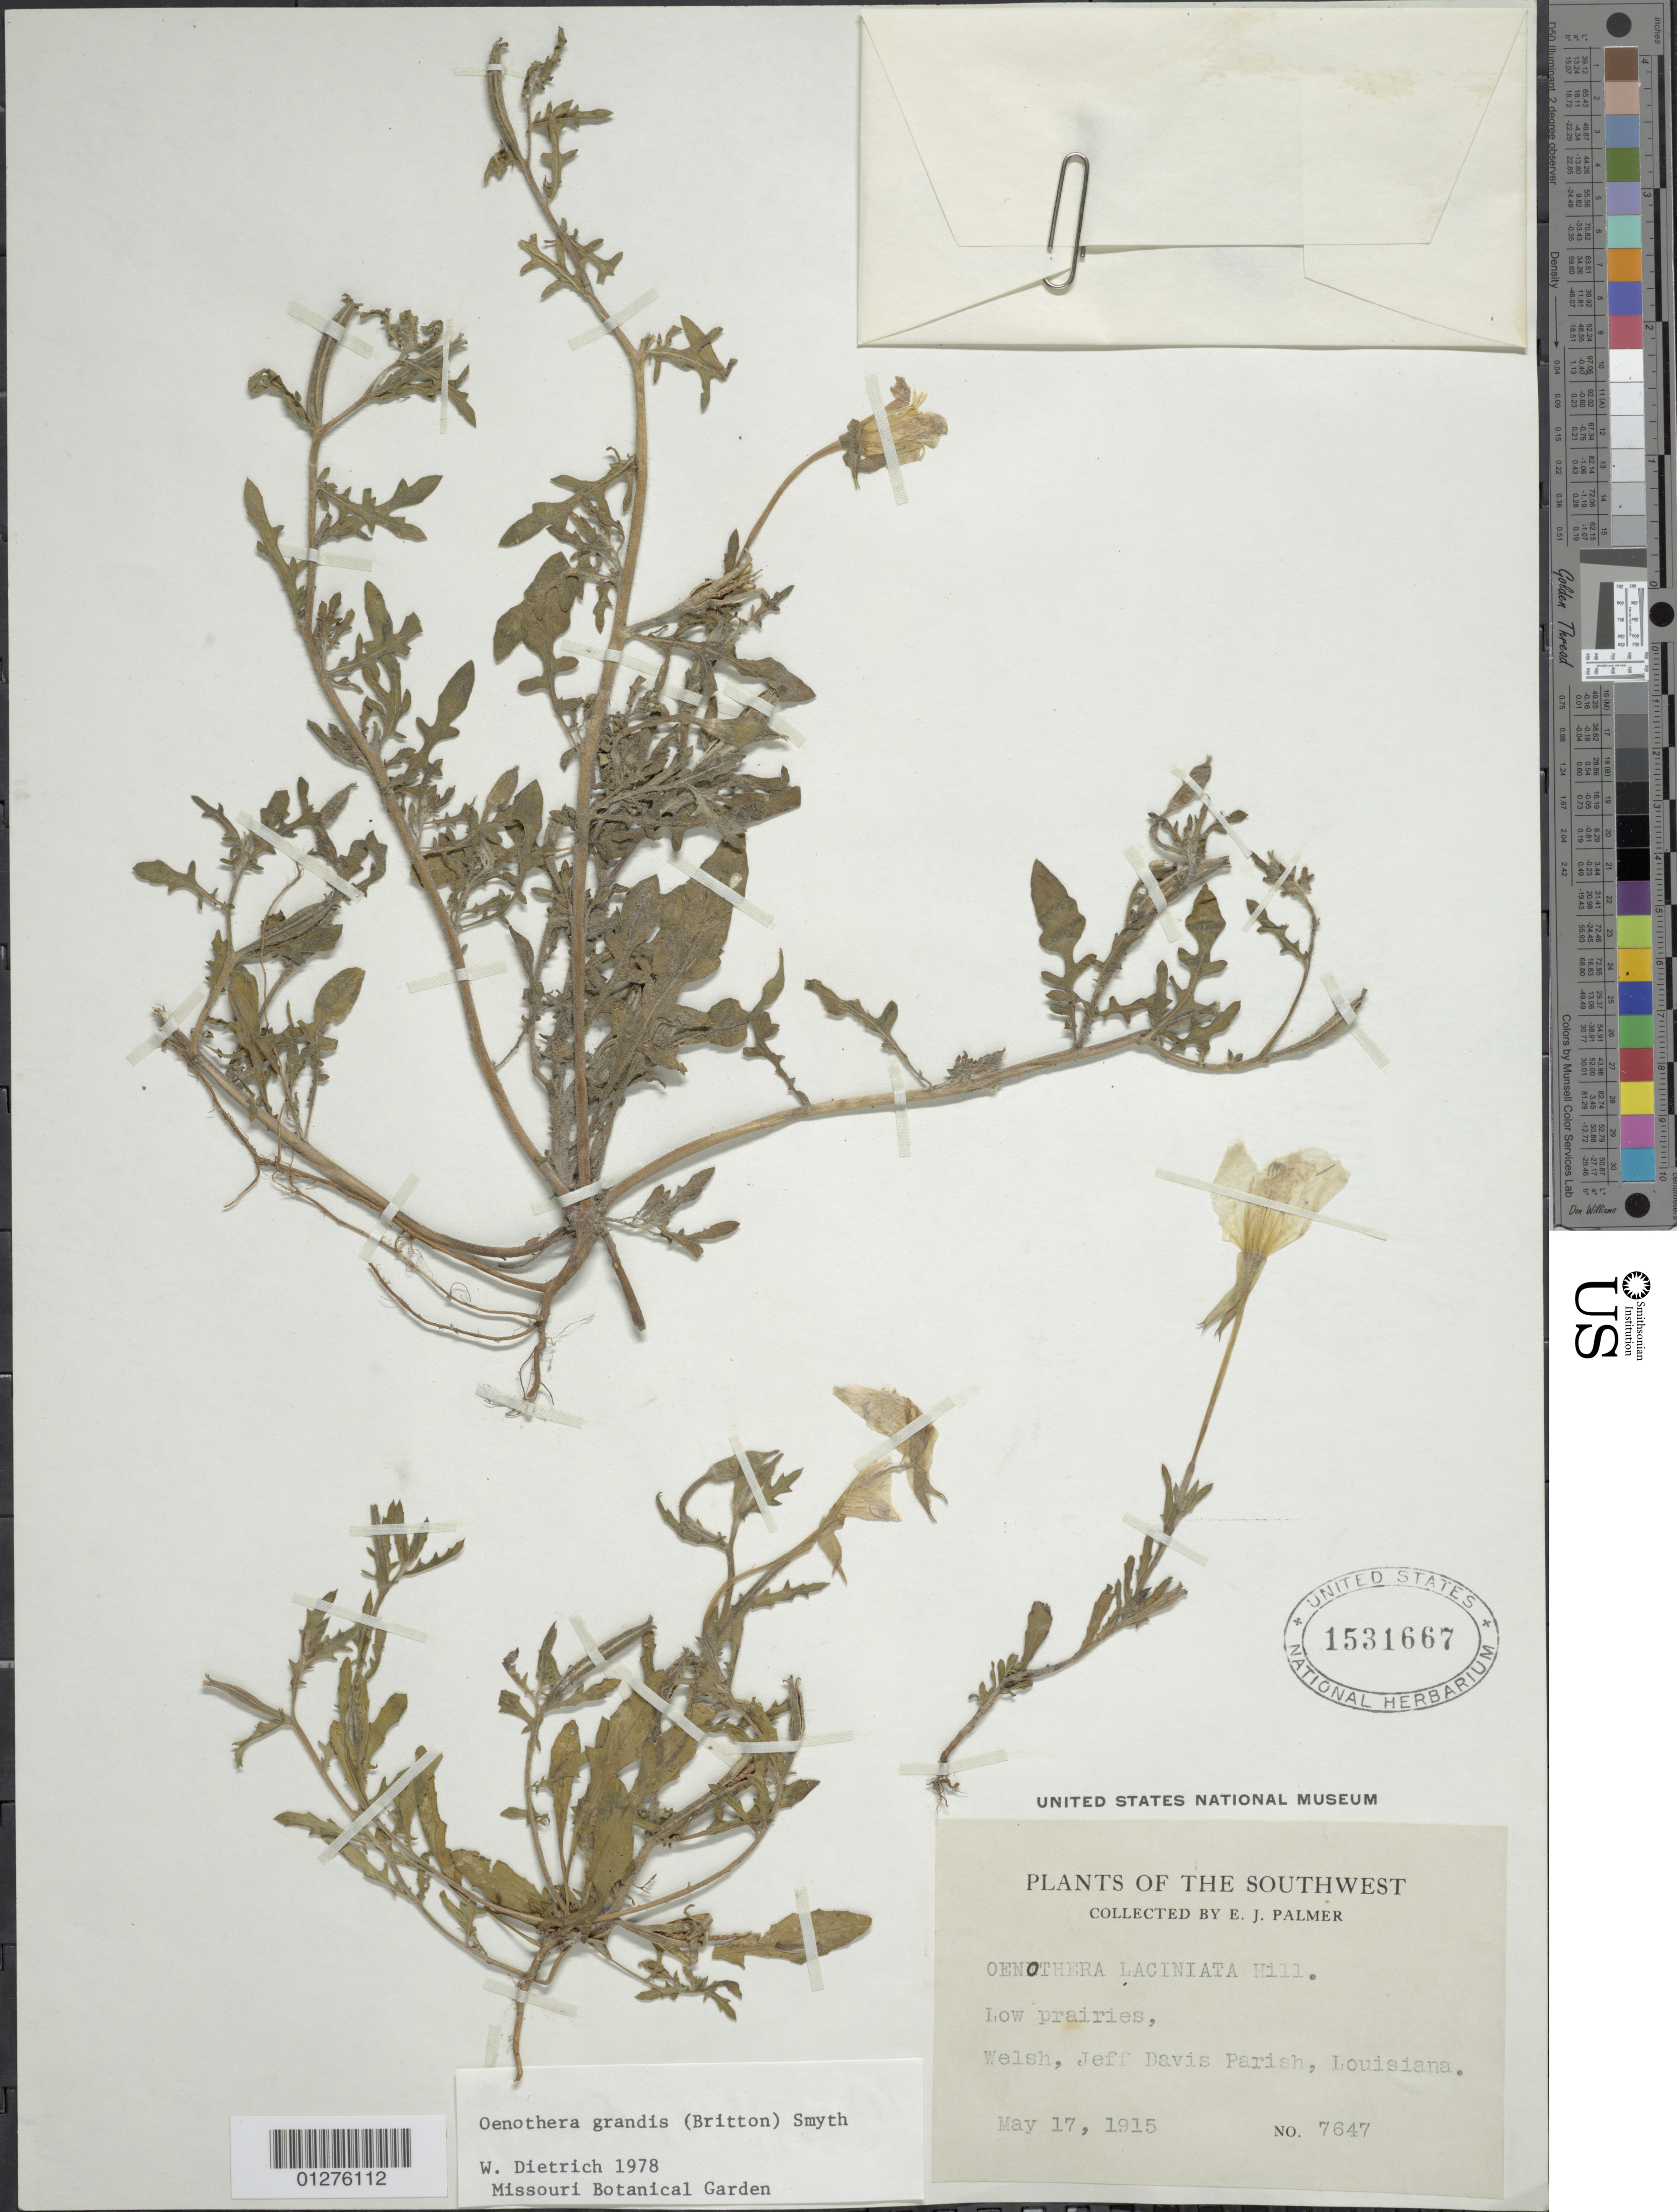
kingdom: Plantae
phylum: Tracheophyta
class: Magnoliopsida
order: Myrtales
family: Onagraceae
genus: Oenothera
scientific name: Oenothera grandis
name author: (Britton) Smyth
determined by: Dietrich, W.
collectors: E. J. Palmer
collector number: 7647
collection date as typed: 15 May 1915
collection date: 1915-05-15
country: United States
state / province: Louisiana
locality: Welsh, Jennings, Jeff Davis Parish.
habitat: Low prairie.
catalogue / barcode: US 1531667